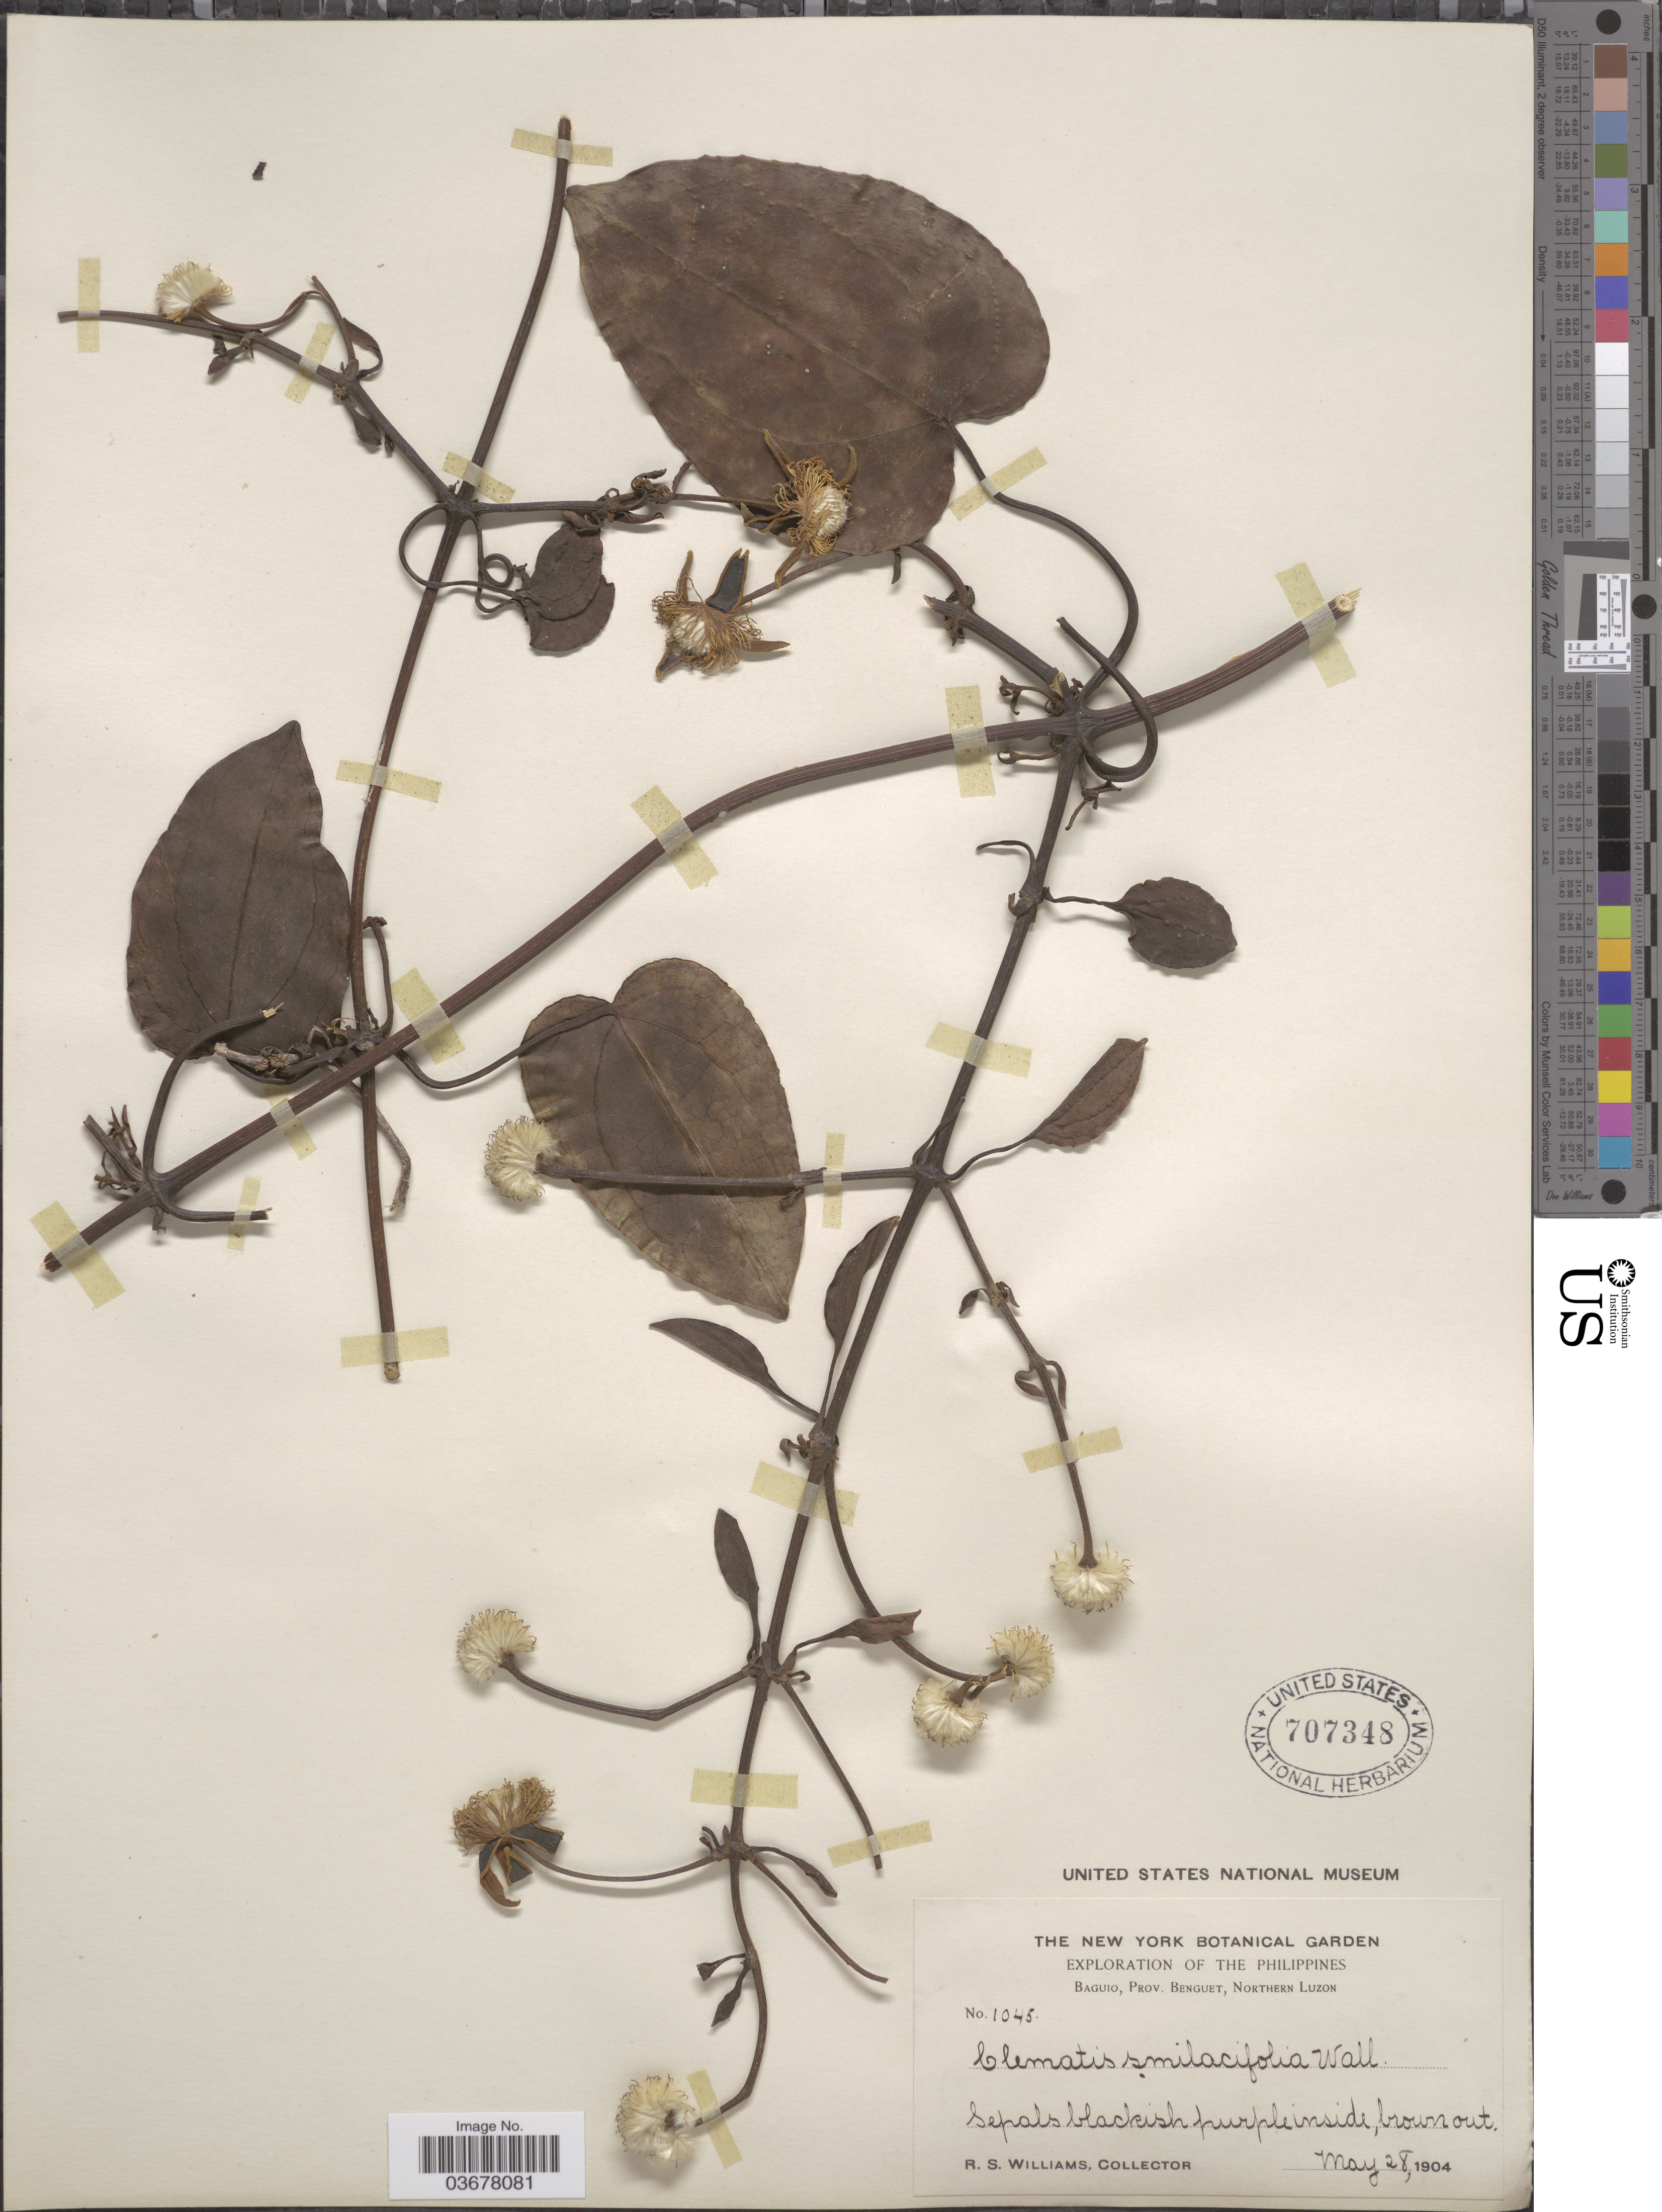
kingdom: Plantae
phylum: Tracheophyta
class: Magnoliopsida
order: Ranunculales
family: Ranunculaceae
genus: Clematis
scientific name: Clematis smilacifolia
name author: Wall.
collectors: R. S. Williams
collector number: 1045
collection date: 1904-05-28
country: Philippines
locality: Baguio, Prov. Benguet, Northern Luzon.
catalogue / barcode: US 707348